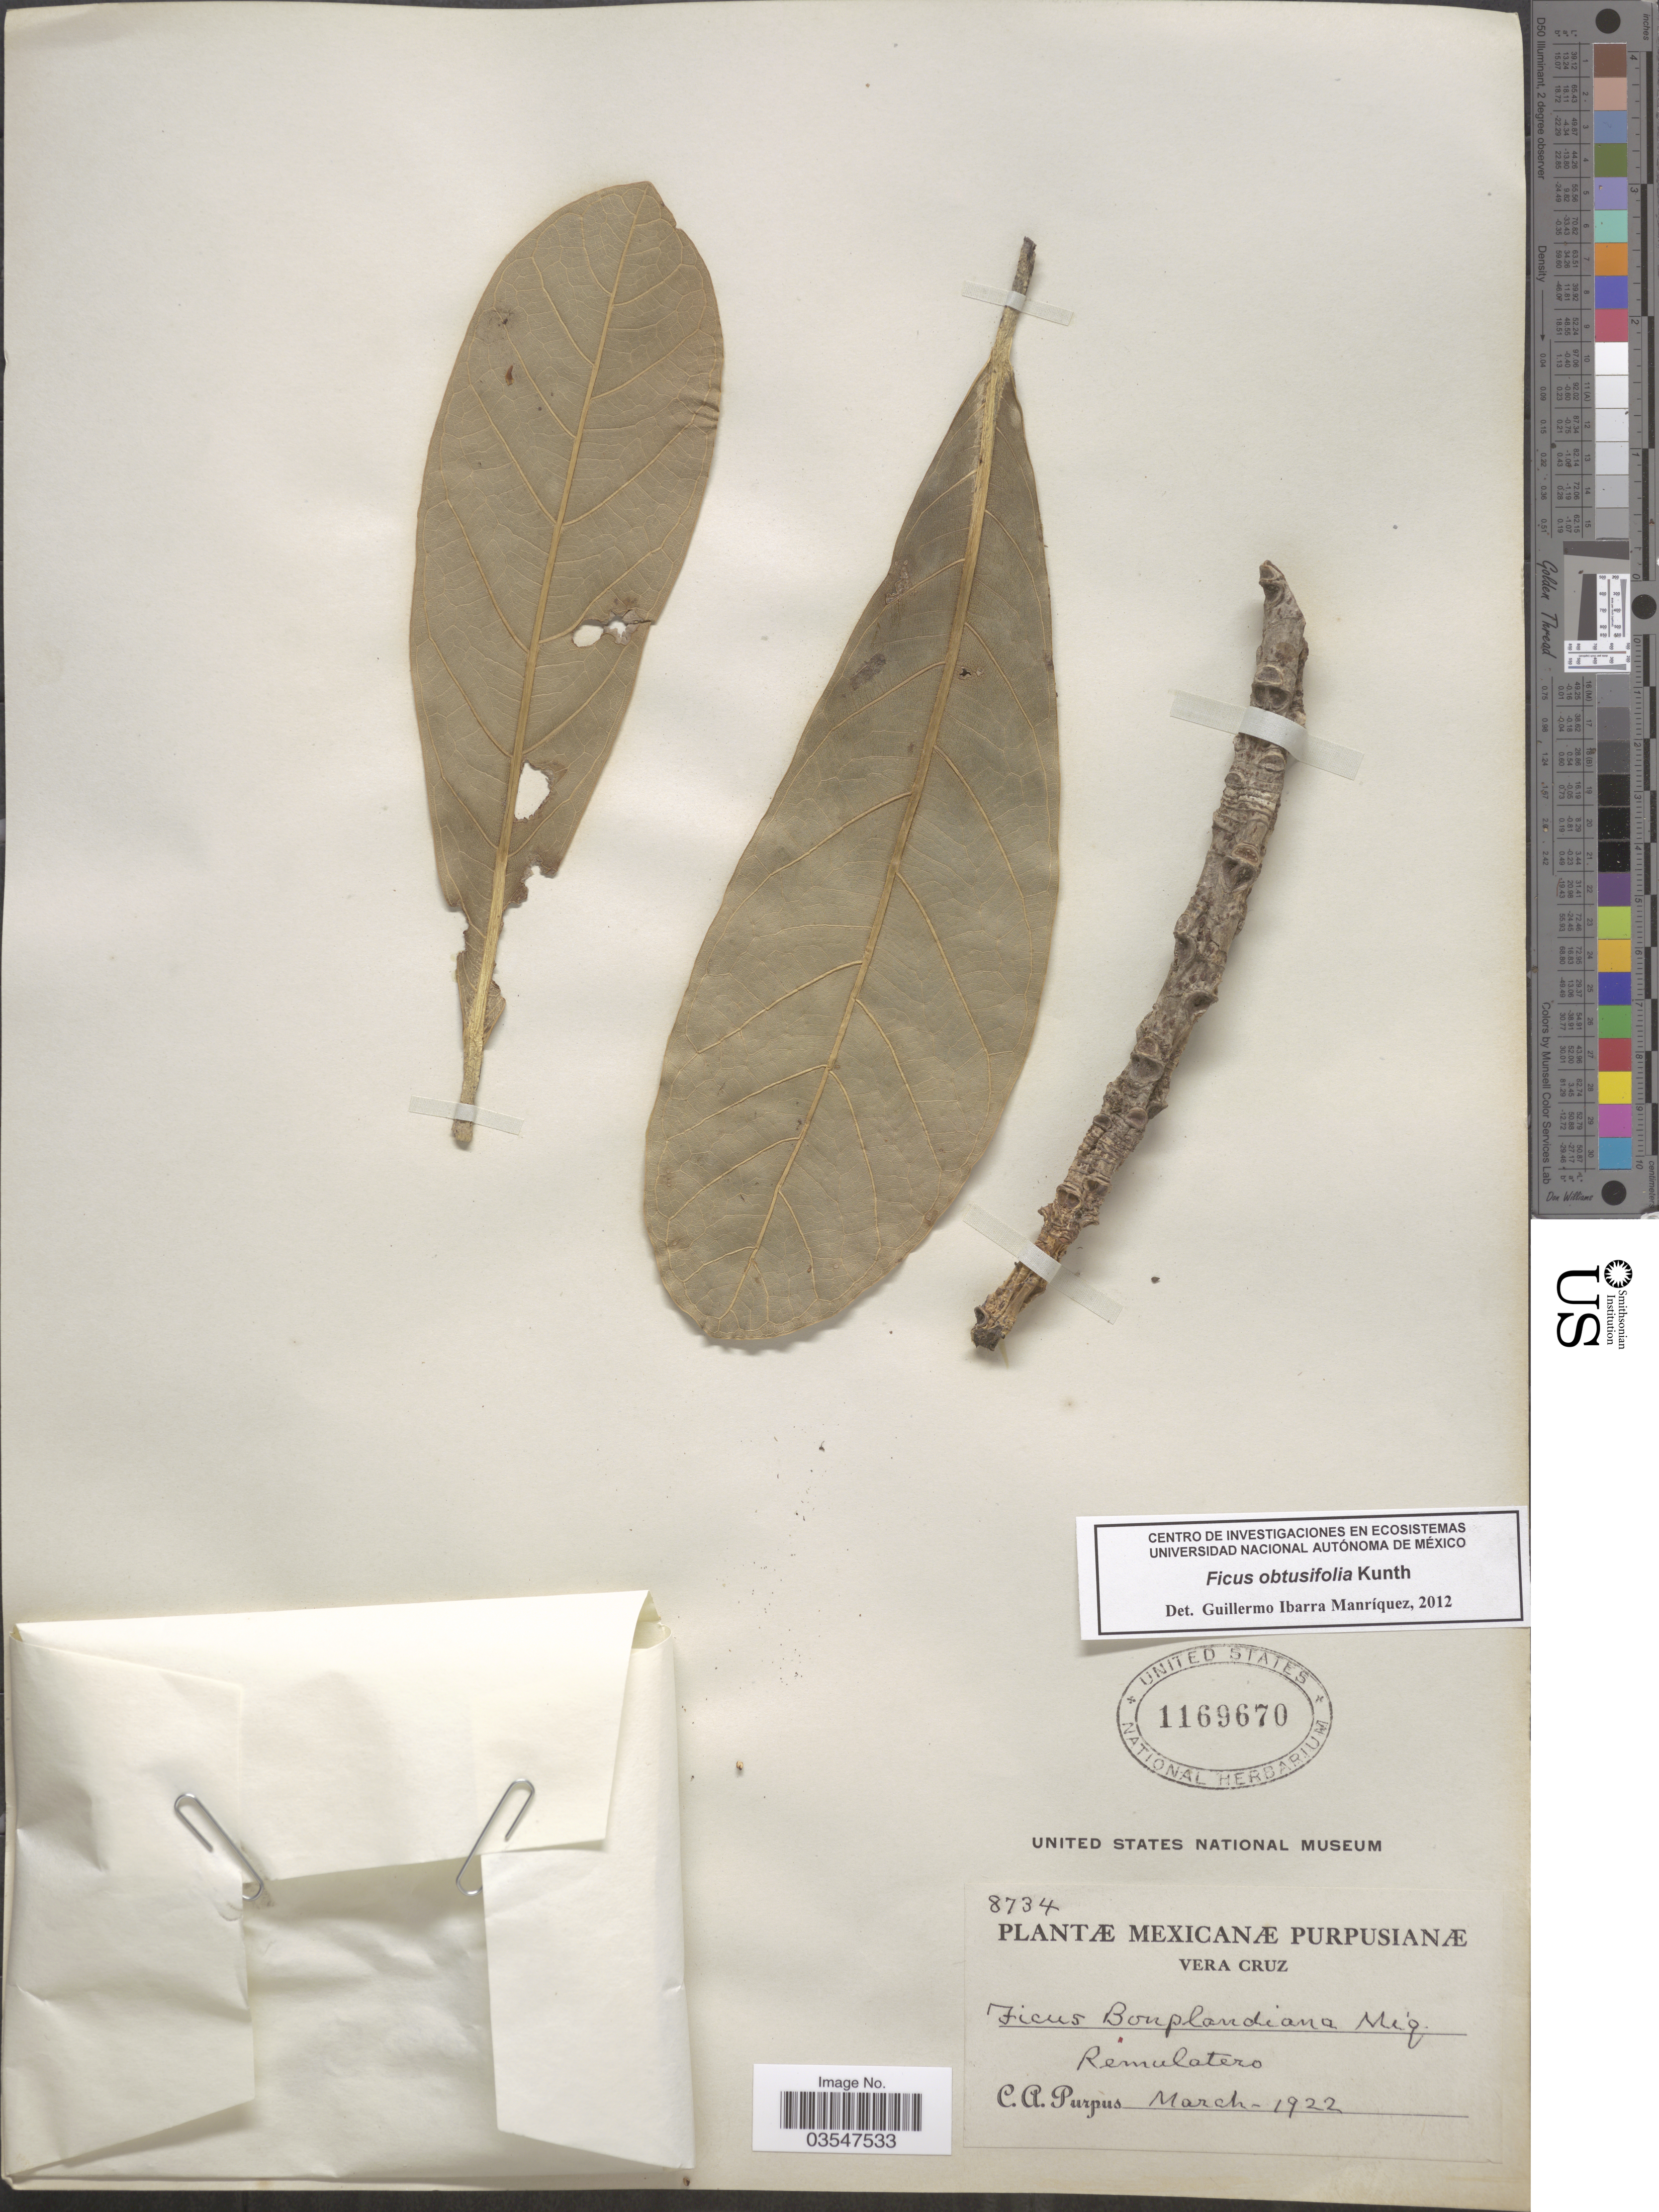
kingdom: Plantae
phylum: Tracheophyta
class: Magnoliopsida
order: Rosales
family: Moraceae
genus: Ficus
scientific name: Ficus obtusifolia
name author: Kunth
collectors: C. A. Purpus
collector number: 8734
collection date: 1922-03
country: Mexico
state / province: Veracruz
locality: Vera Cruz, Remulatero.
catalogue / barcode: US 1169670